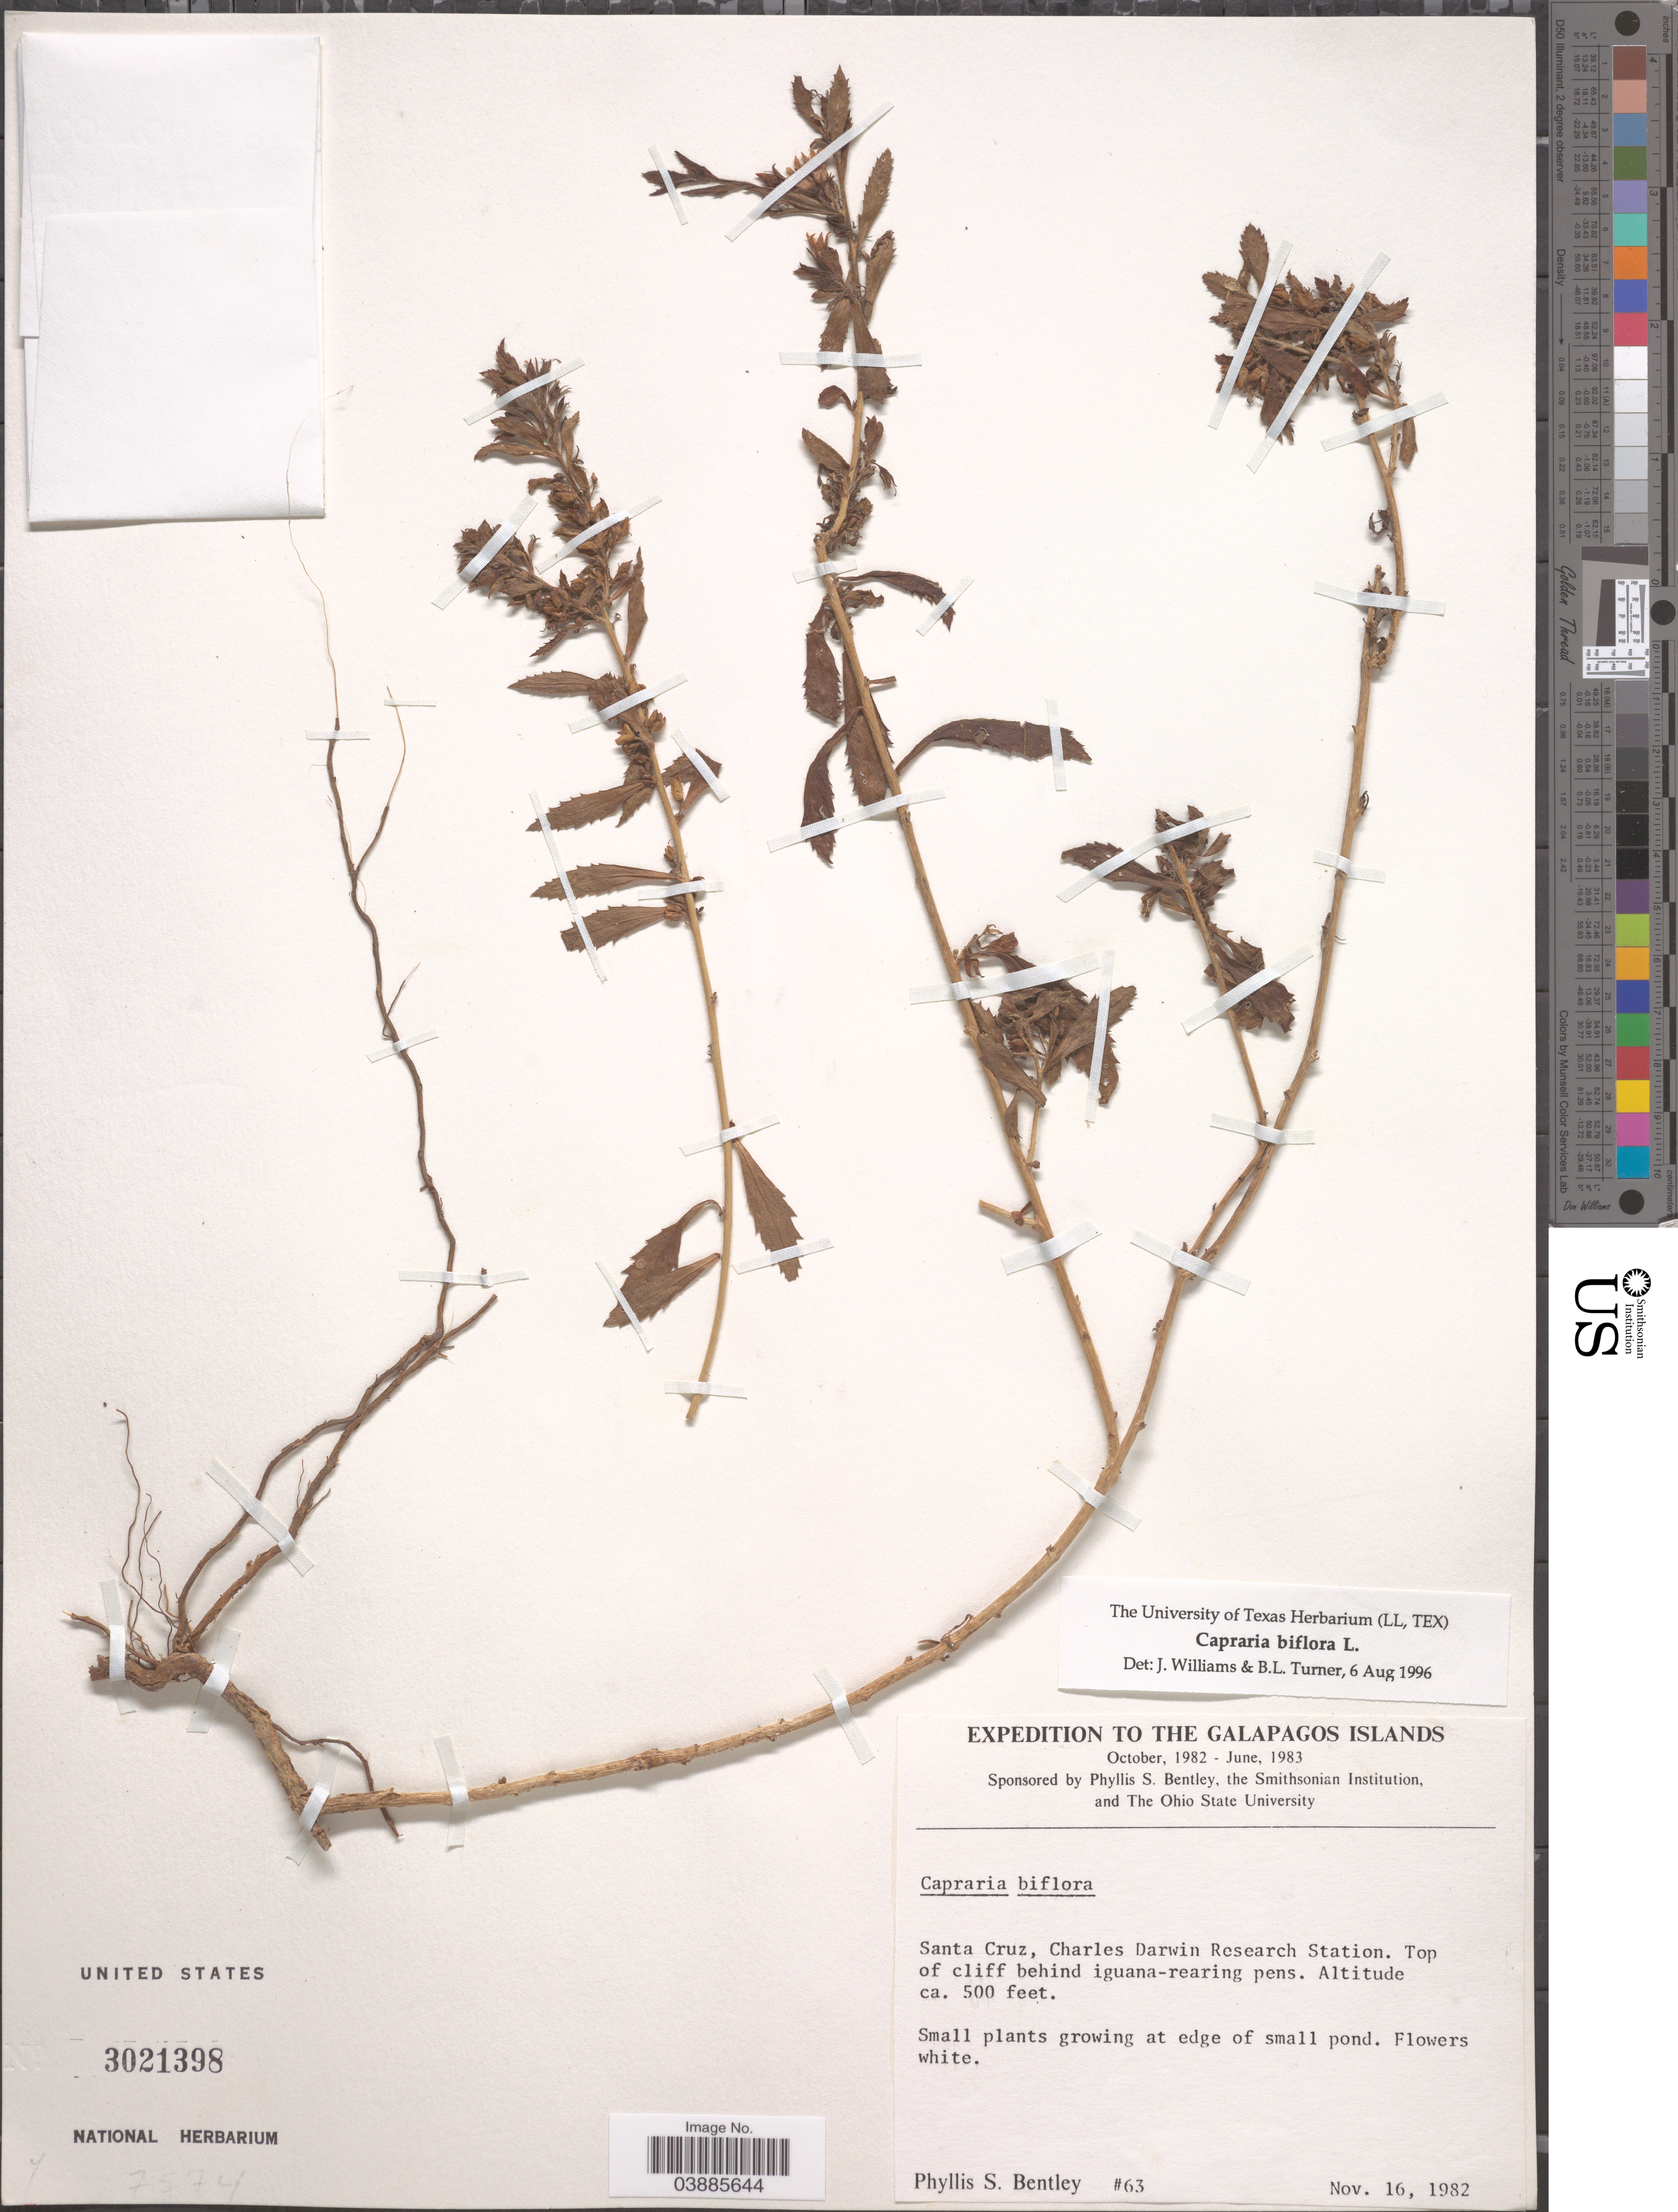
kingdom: Plantae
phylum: Tracheophyta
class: Magnoliopsida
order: Lamiales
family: Scrophulariaceae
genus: Capraria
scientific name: Capraria biflora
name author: L.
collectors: P. S. Bentley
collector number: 63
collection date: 1982-11-16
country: Ecuador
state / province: Colón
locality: The Galapagos Islands. Charles Darwin Research Station.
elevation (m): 152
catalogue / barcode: US 3021398